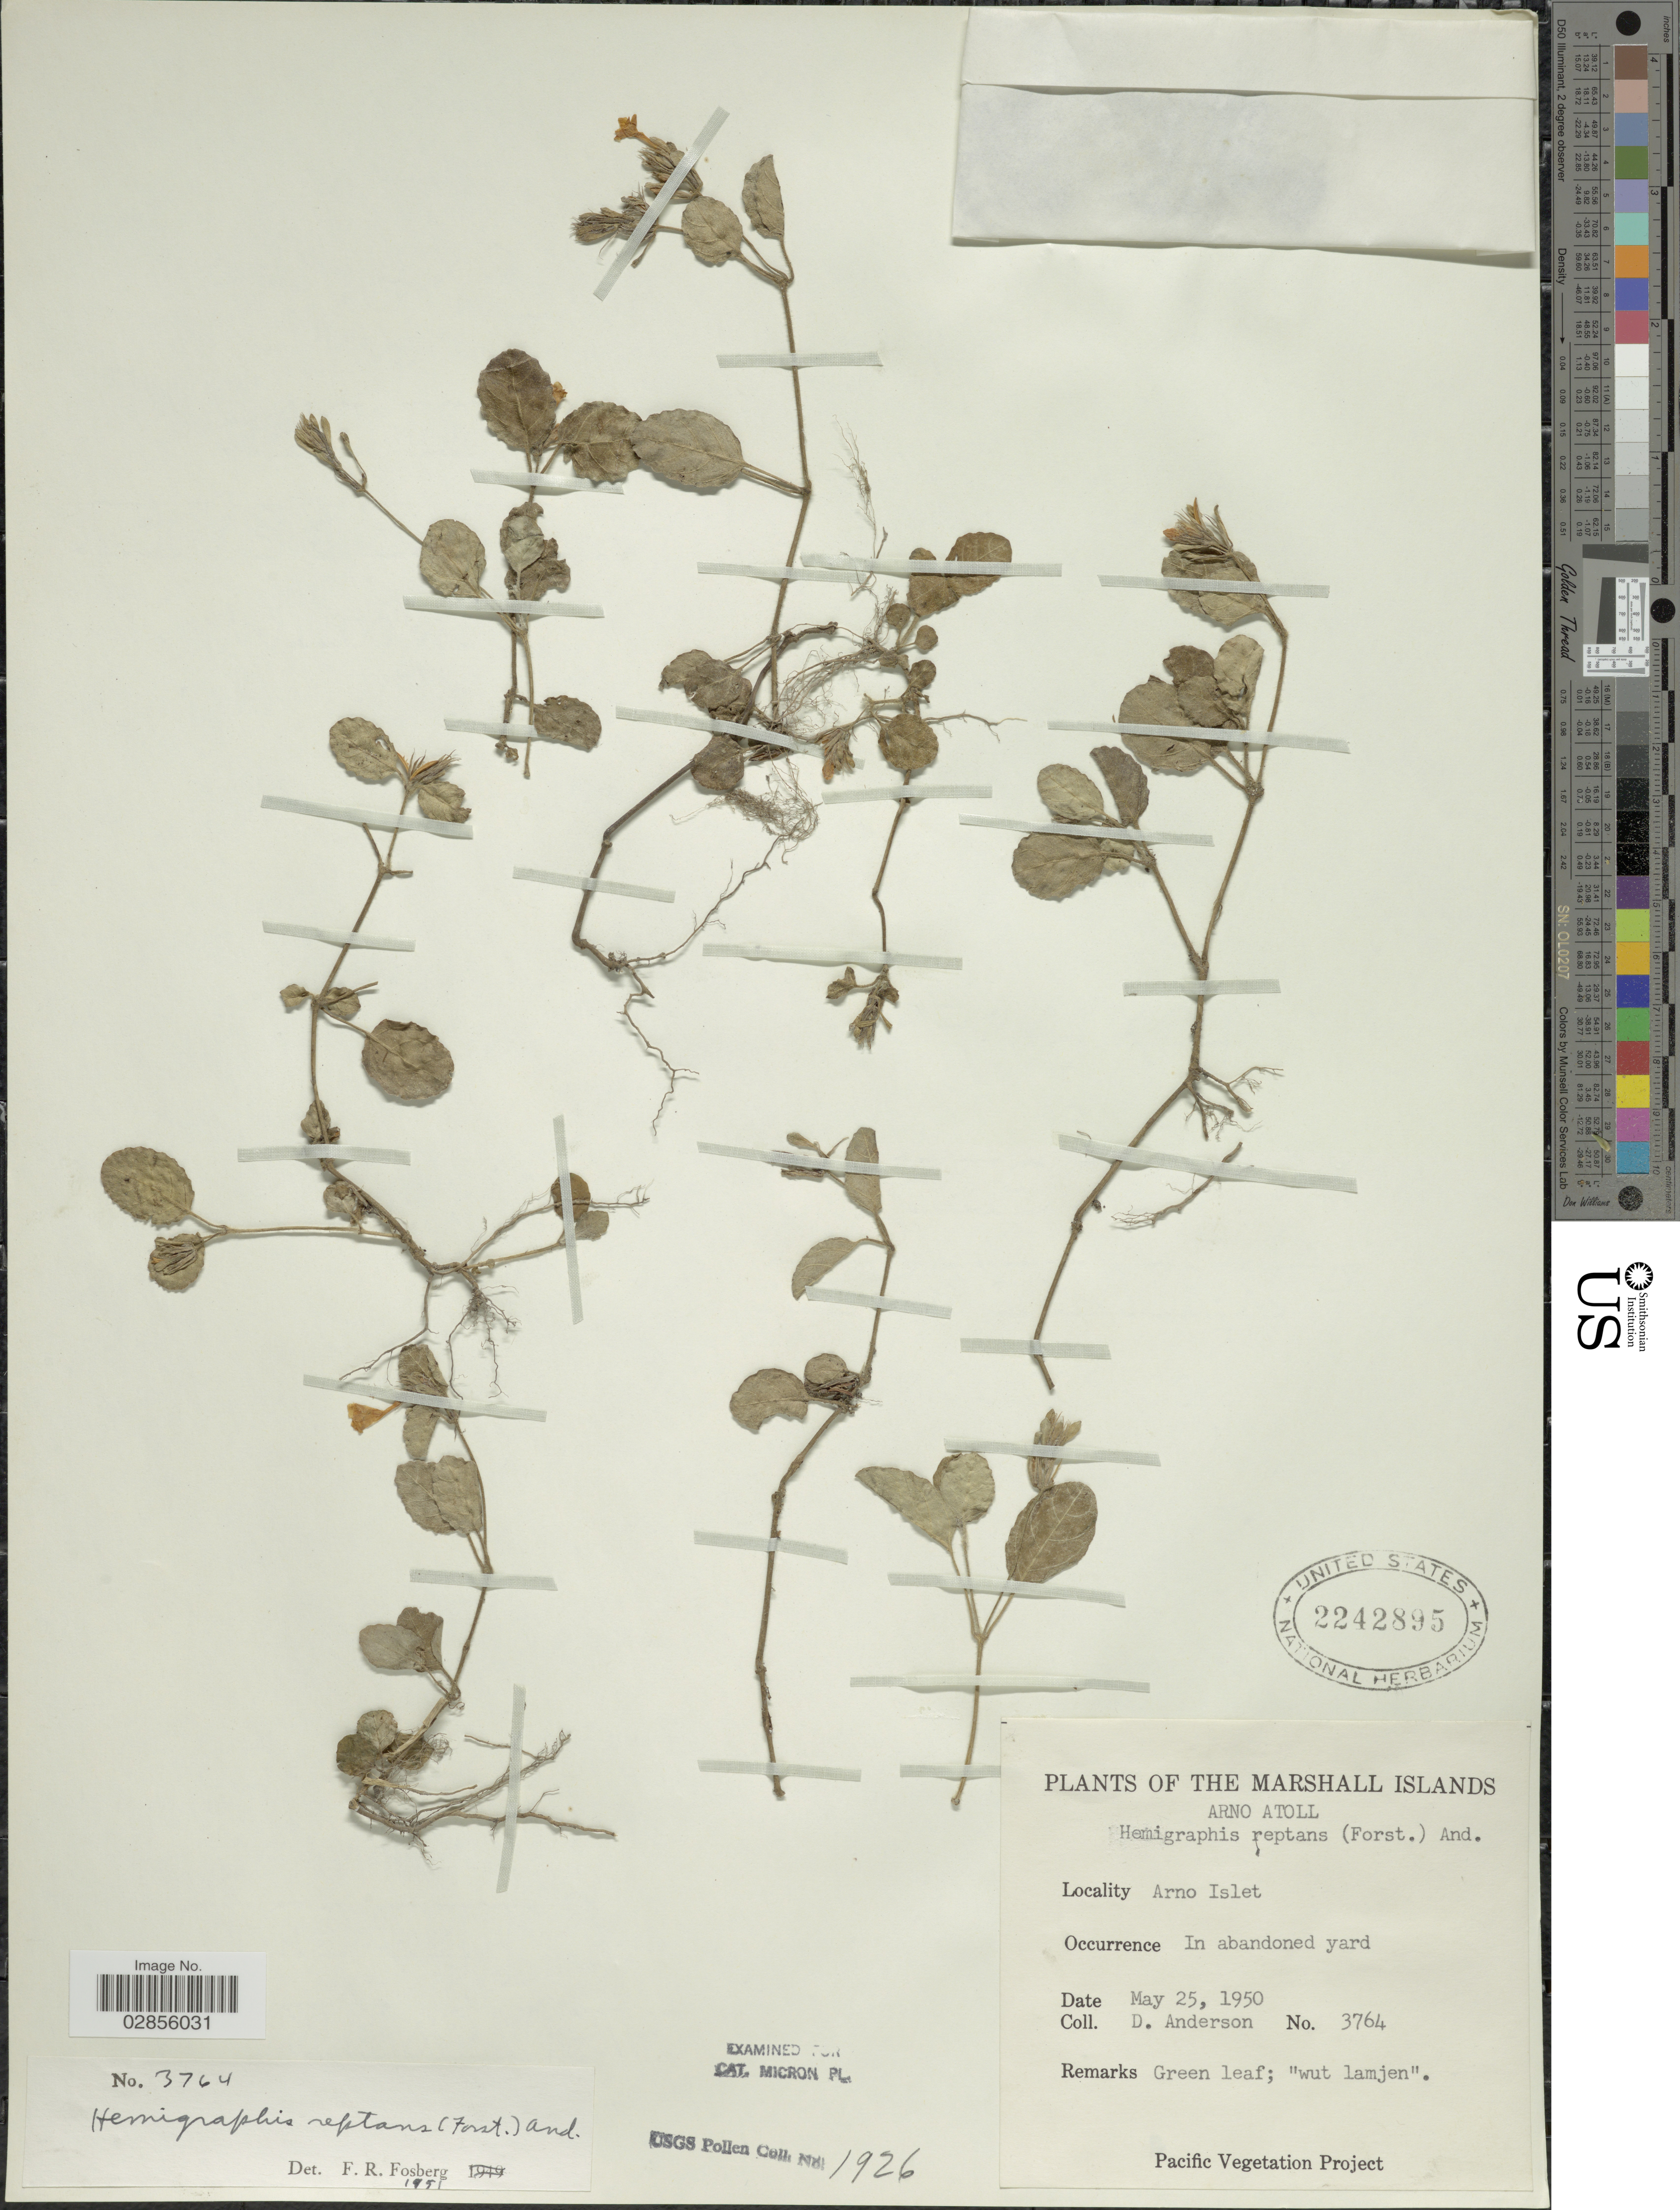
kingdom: Plantae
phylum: Tracheophyta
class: Magnoliopsida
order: Lamiales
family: Acanthaceae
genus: Strobilanthes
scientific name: Strobilanthes reptans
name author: (G. Forst.) Moylan ex Y.F. Deng & J.R.I. Wood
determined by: Wagner, W. L., (BOT), Smithsonian Institution - National Museum of Natural History (UNITED STATES)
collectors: D. Anderson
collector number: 3764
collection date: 1950-05-25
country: Marshall Islands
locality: The Marshall Islands. Arno Atoll. Arno Islet.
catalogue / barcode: US 2242895